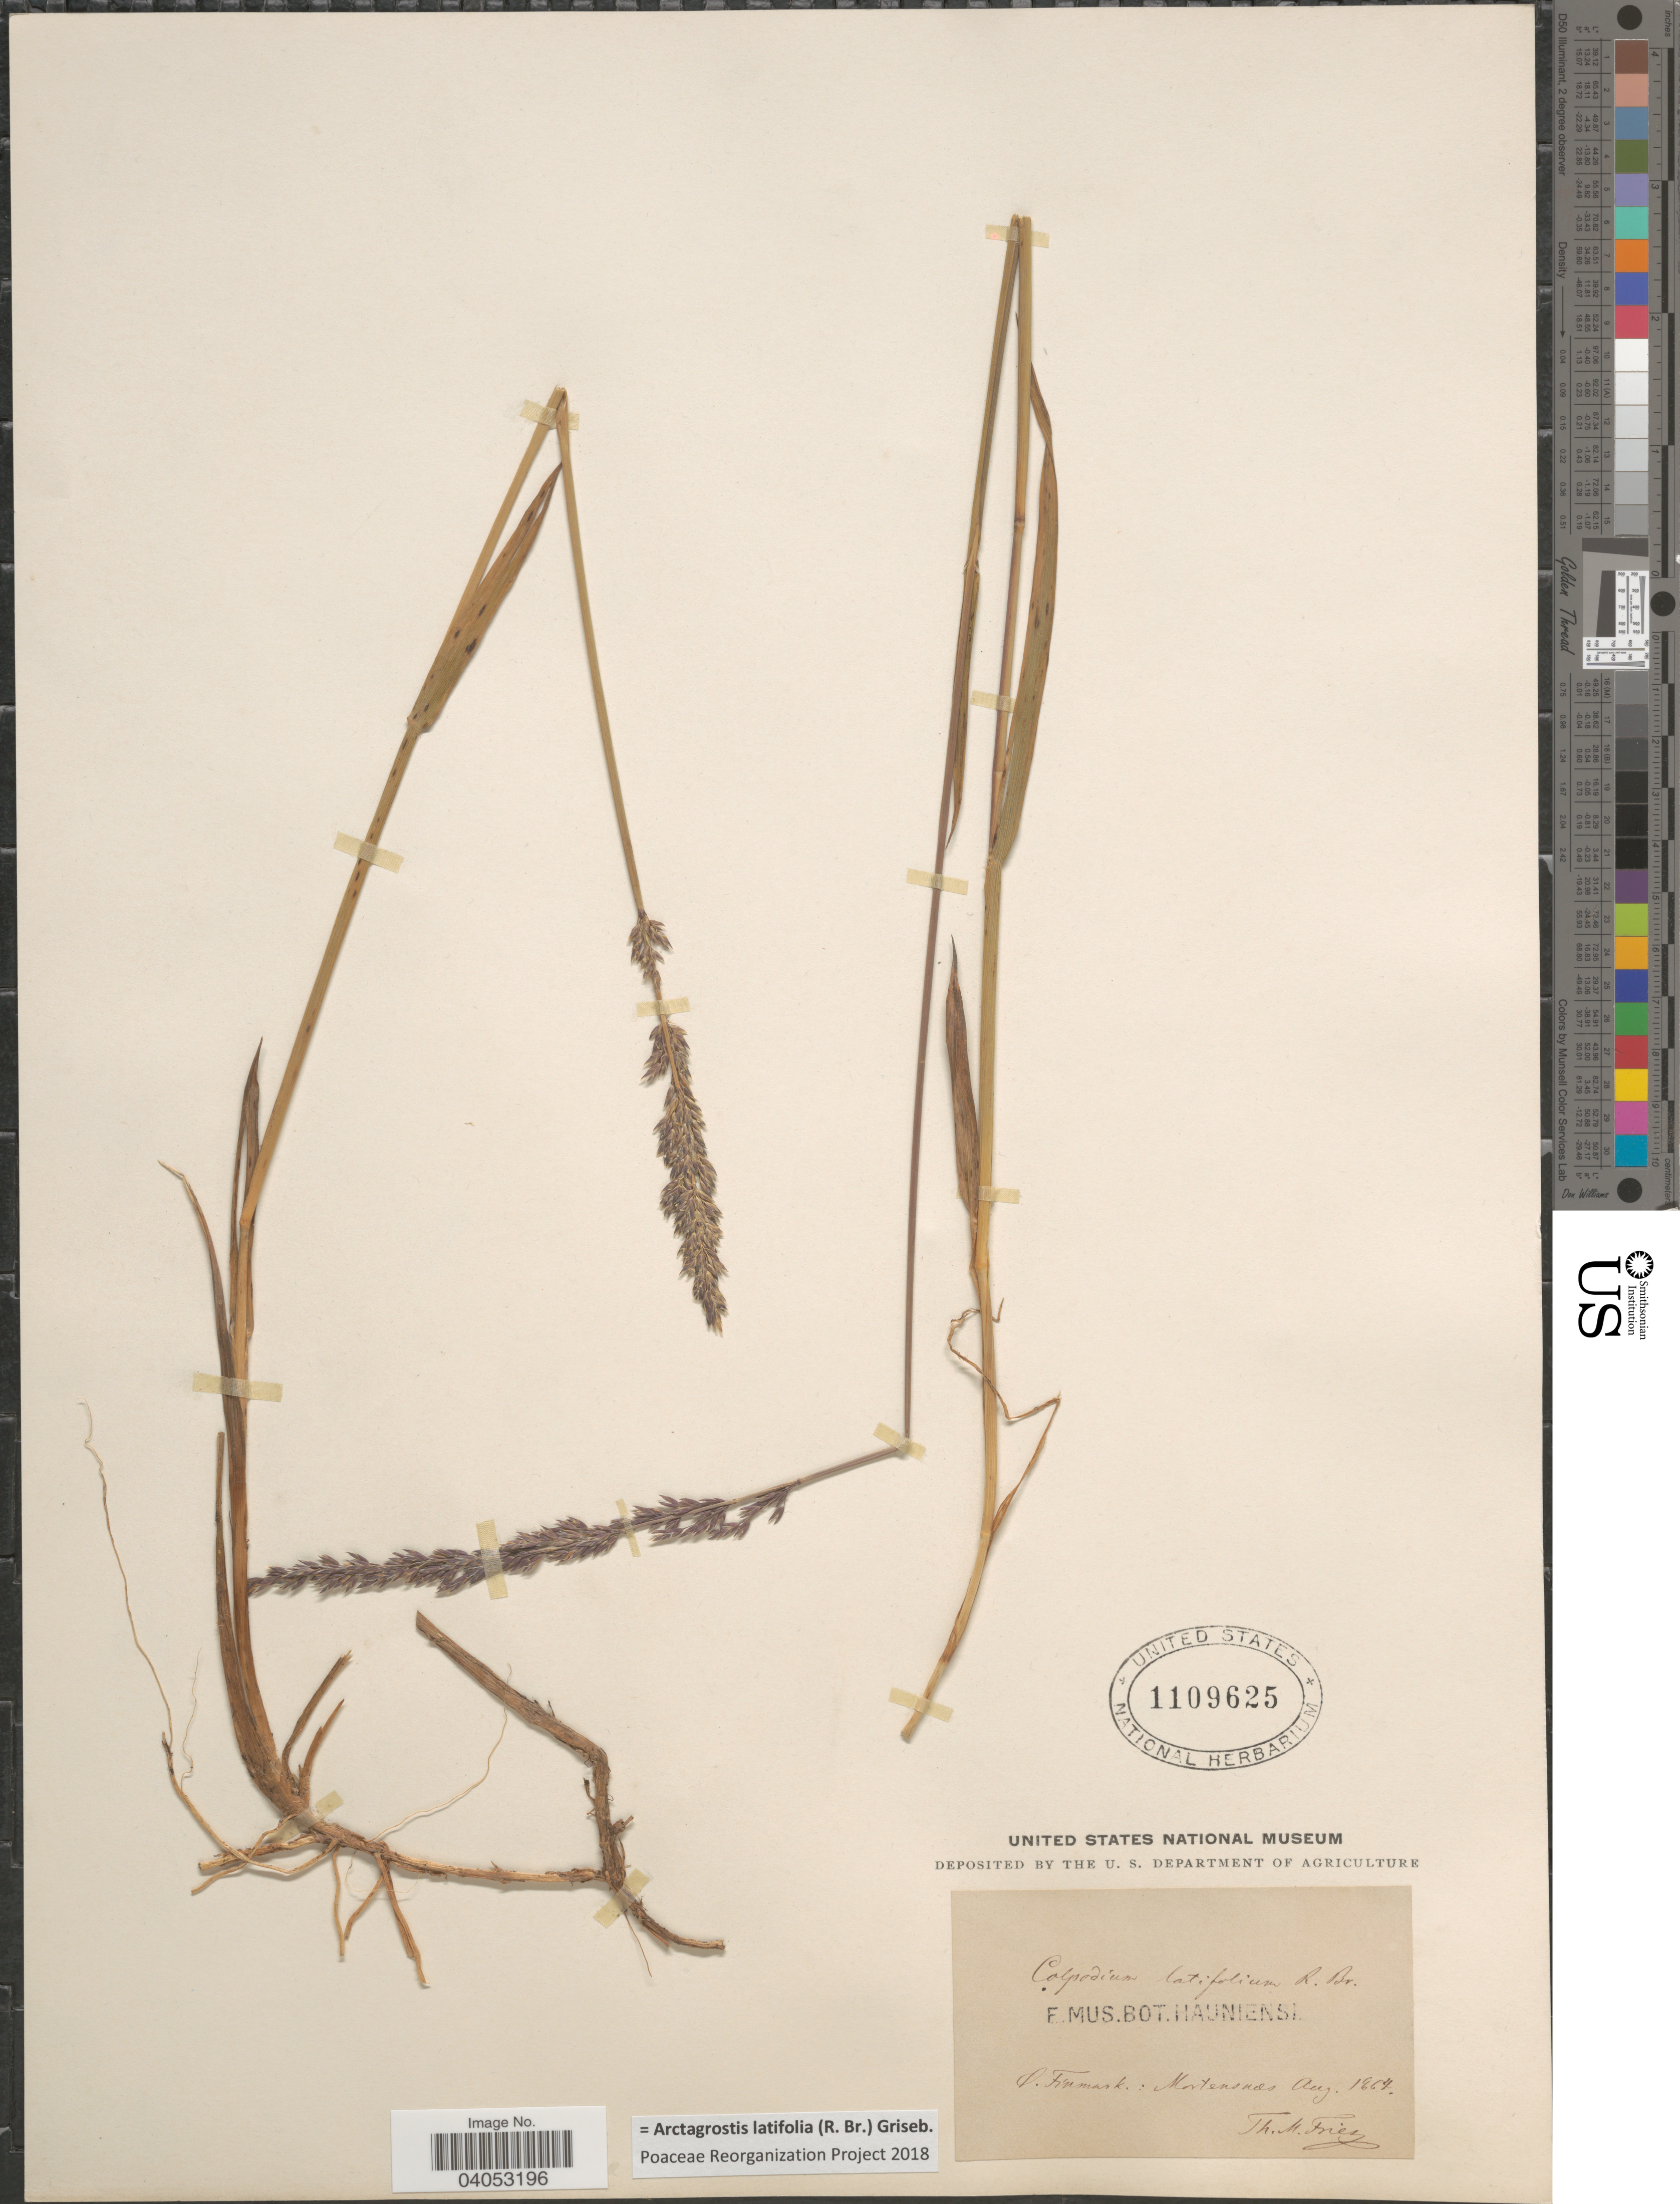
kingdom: Plantae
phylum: Tracheophyta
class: Liliopsida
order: Poales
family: Poaceae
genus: Arctagrostis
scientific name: Arctagrostis latifolia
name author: (R. Br.) Griseb.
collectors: T. Fries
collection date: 1864-08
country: Norway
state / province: Finnmark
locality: O. Finmark.: Mortensnes.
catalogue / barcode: US 1109625